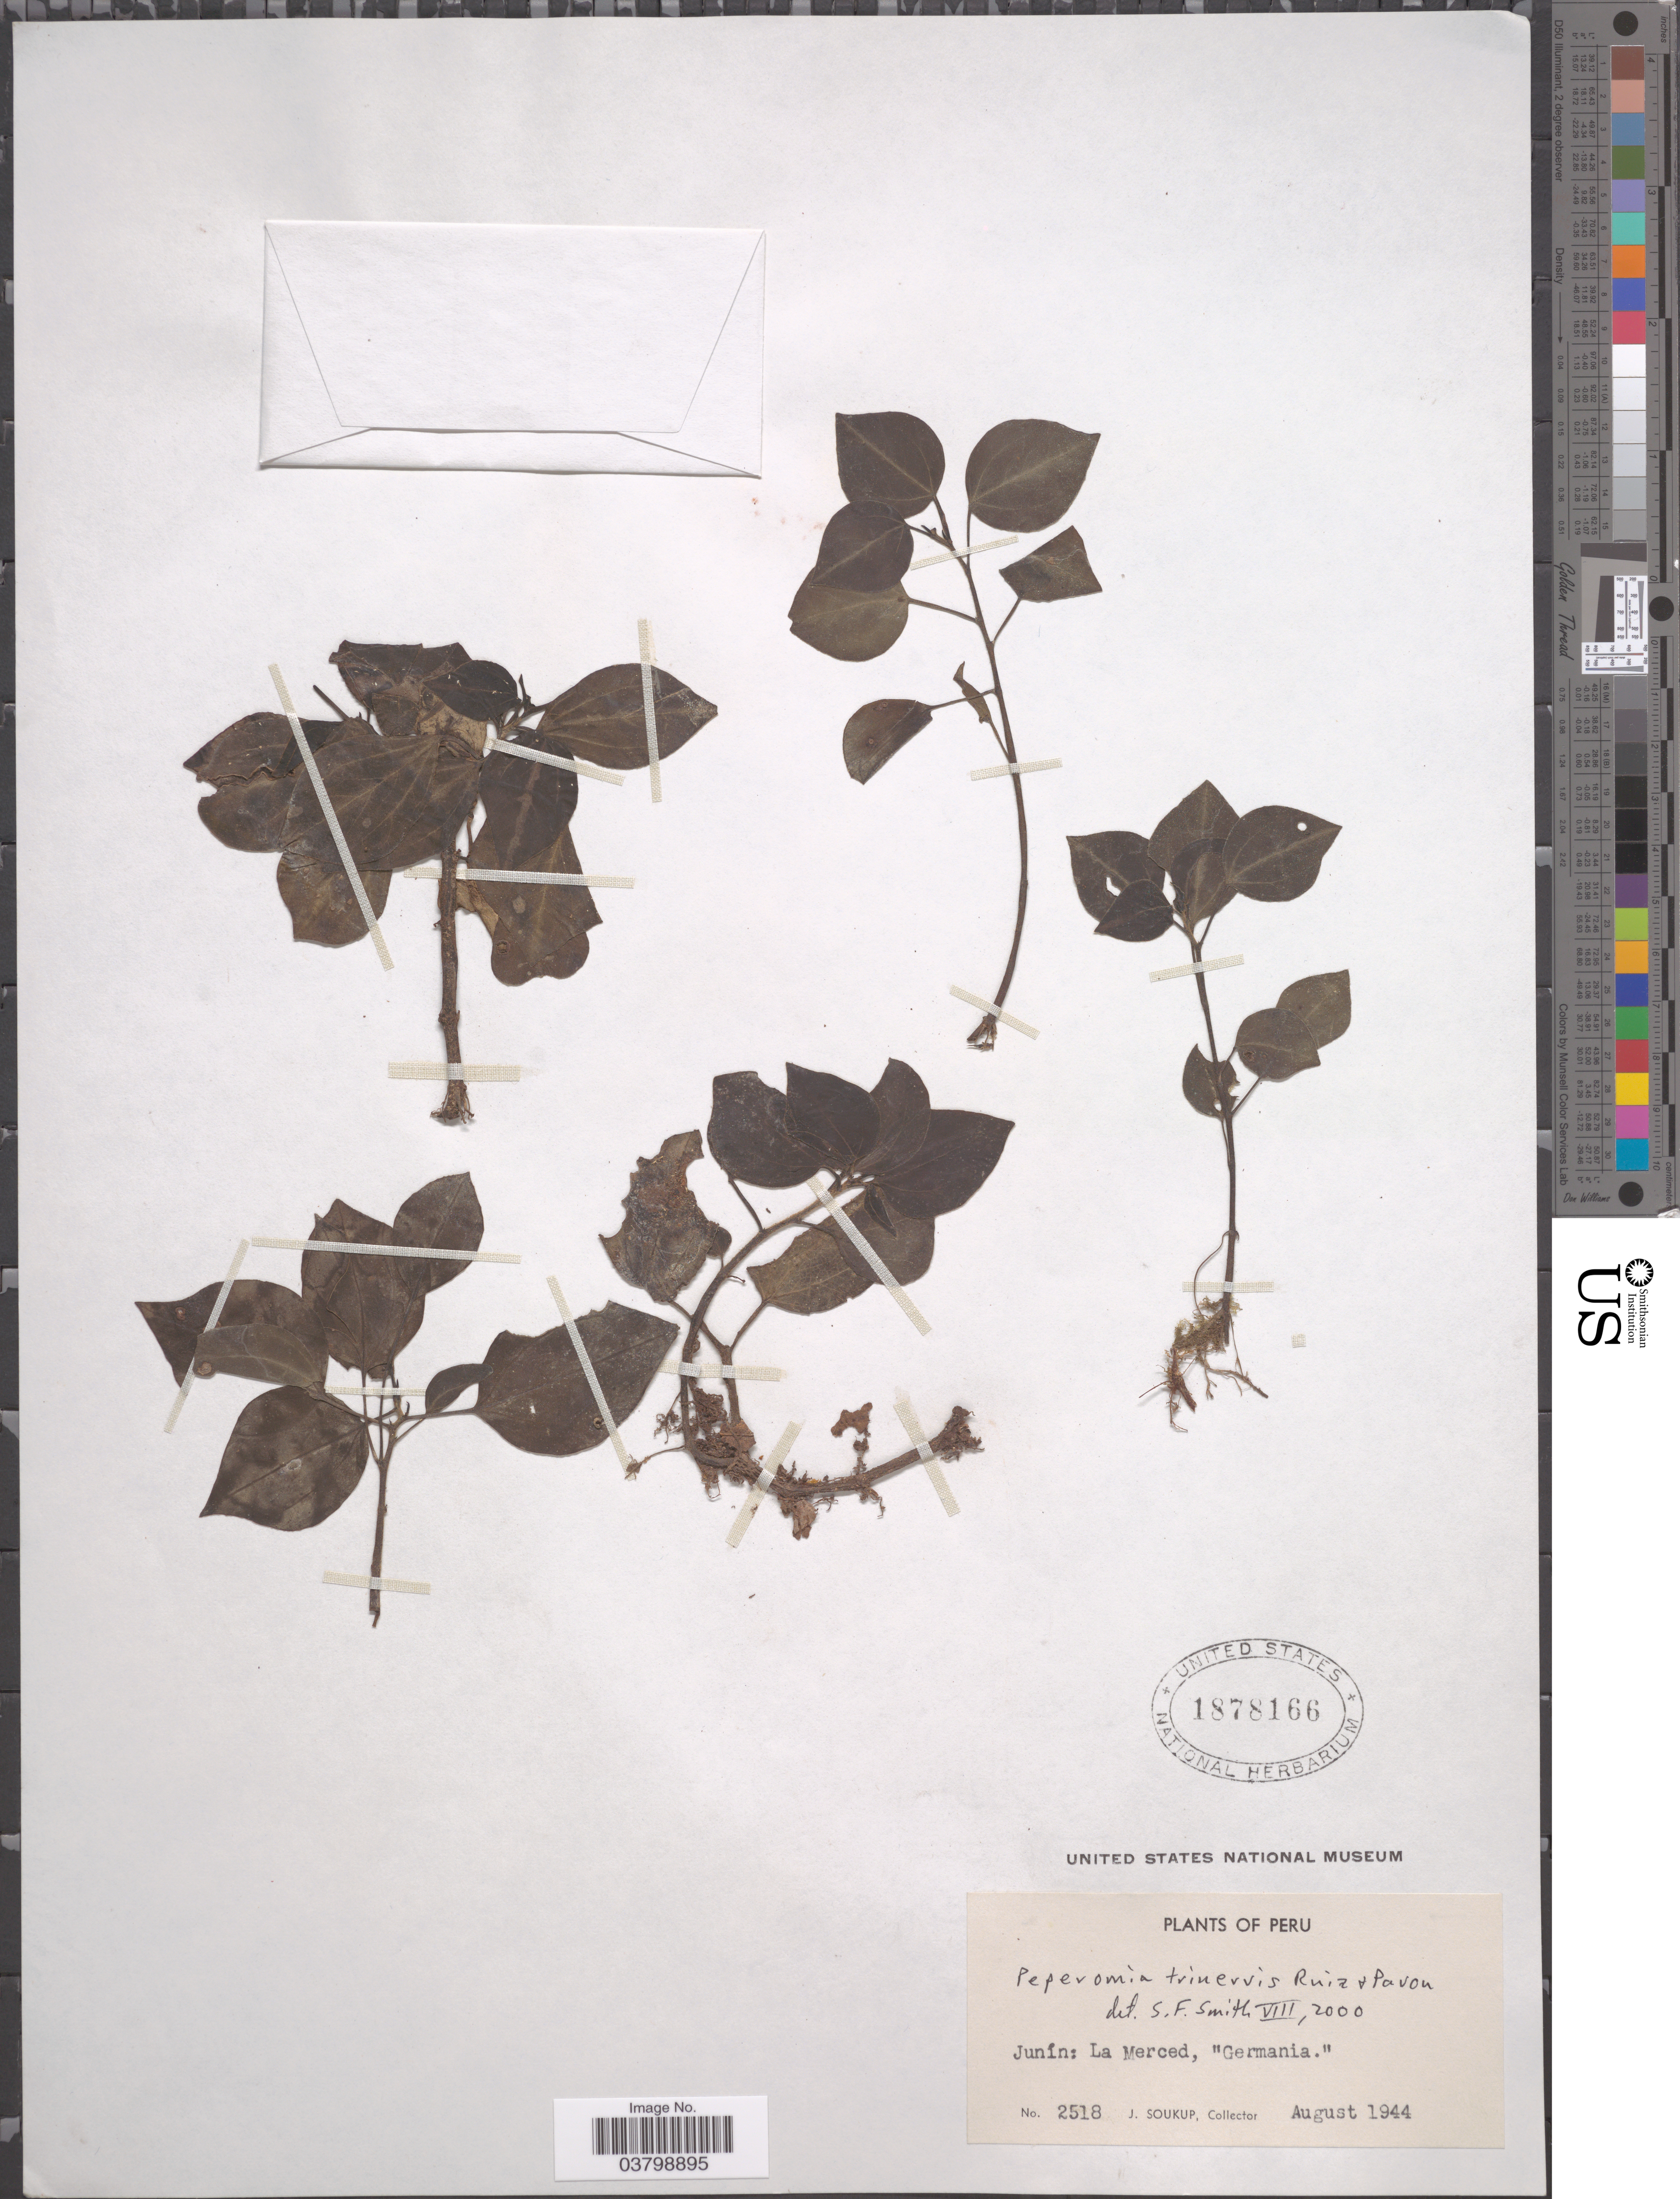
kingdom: Plantae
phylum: Tracheophyta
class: Magnoliopsida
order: Piperales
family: Piperaceae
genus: Peperomia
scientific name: Peperomia trinervis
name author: Ruiz & Pav.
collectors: J. Soukup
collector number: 2518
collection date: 1944-08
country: Peru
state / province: Junín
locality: La Merced, "Germania".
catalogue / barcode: US 1878166